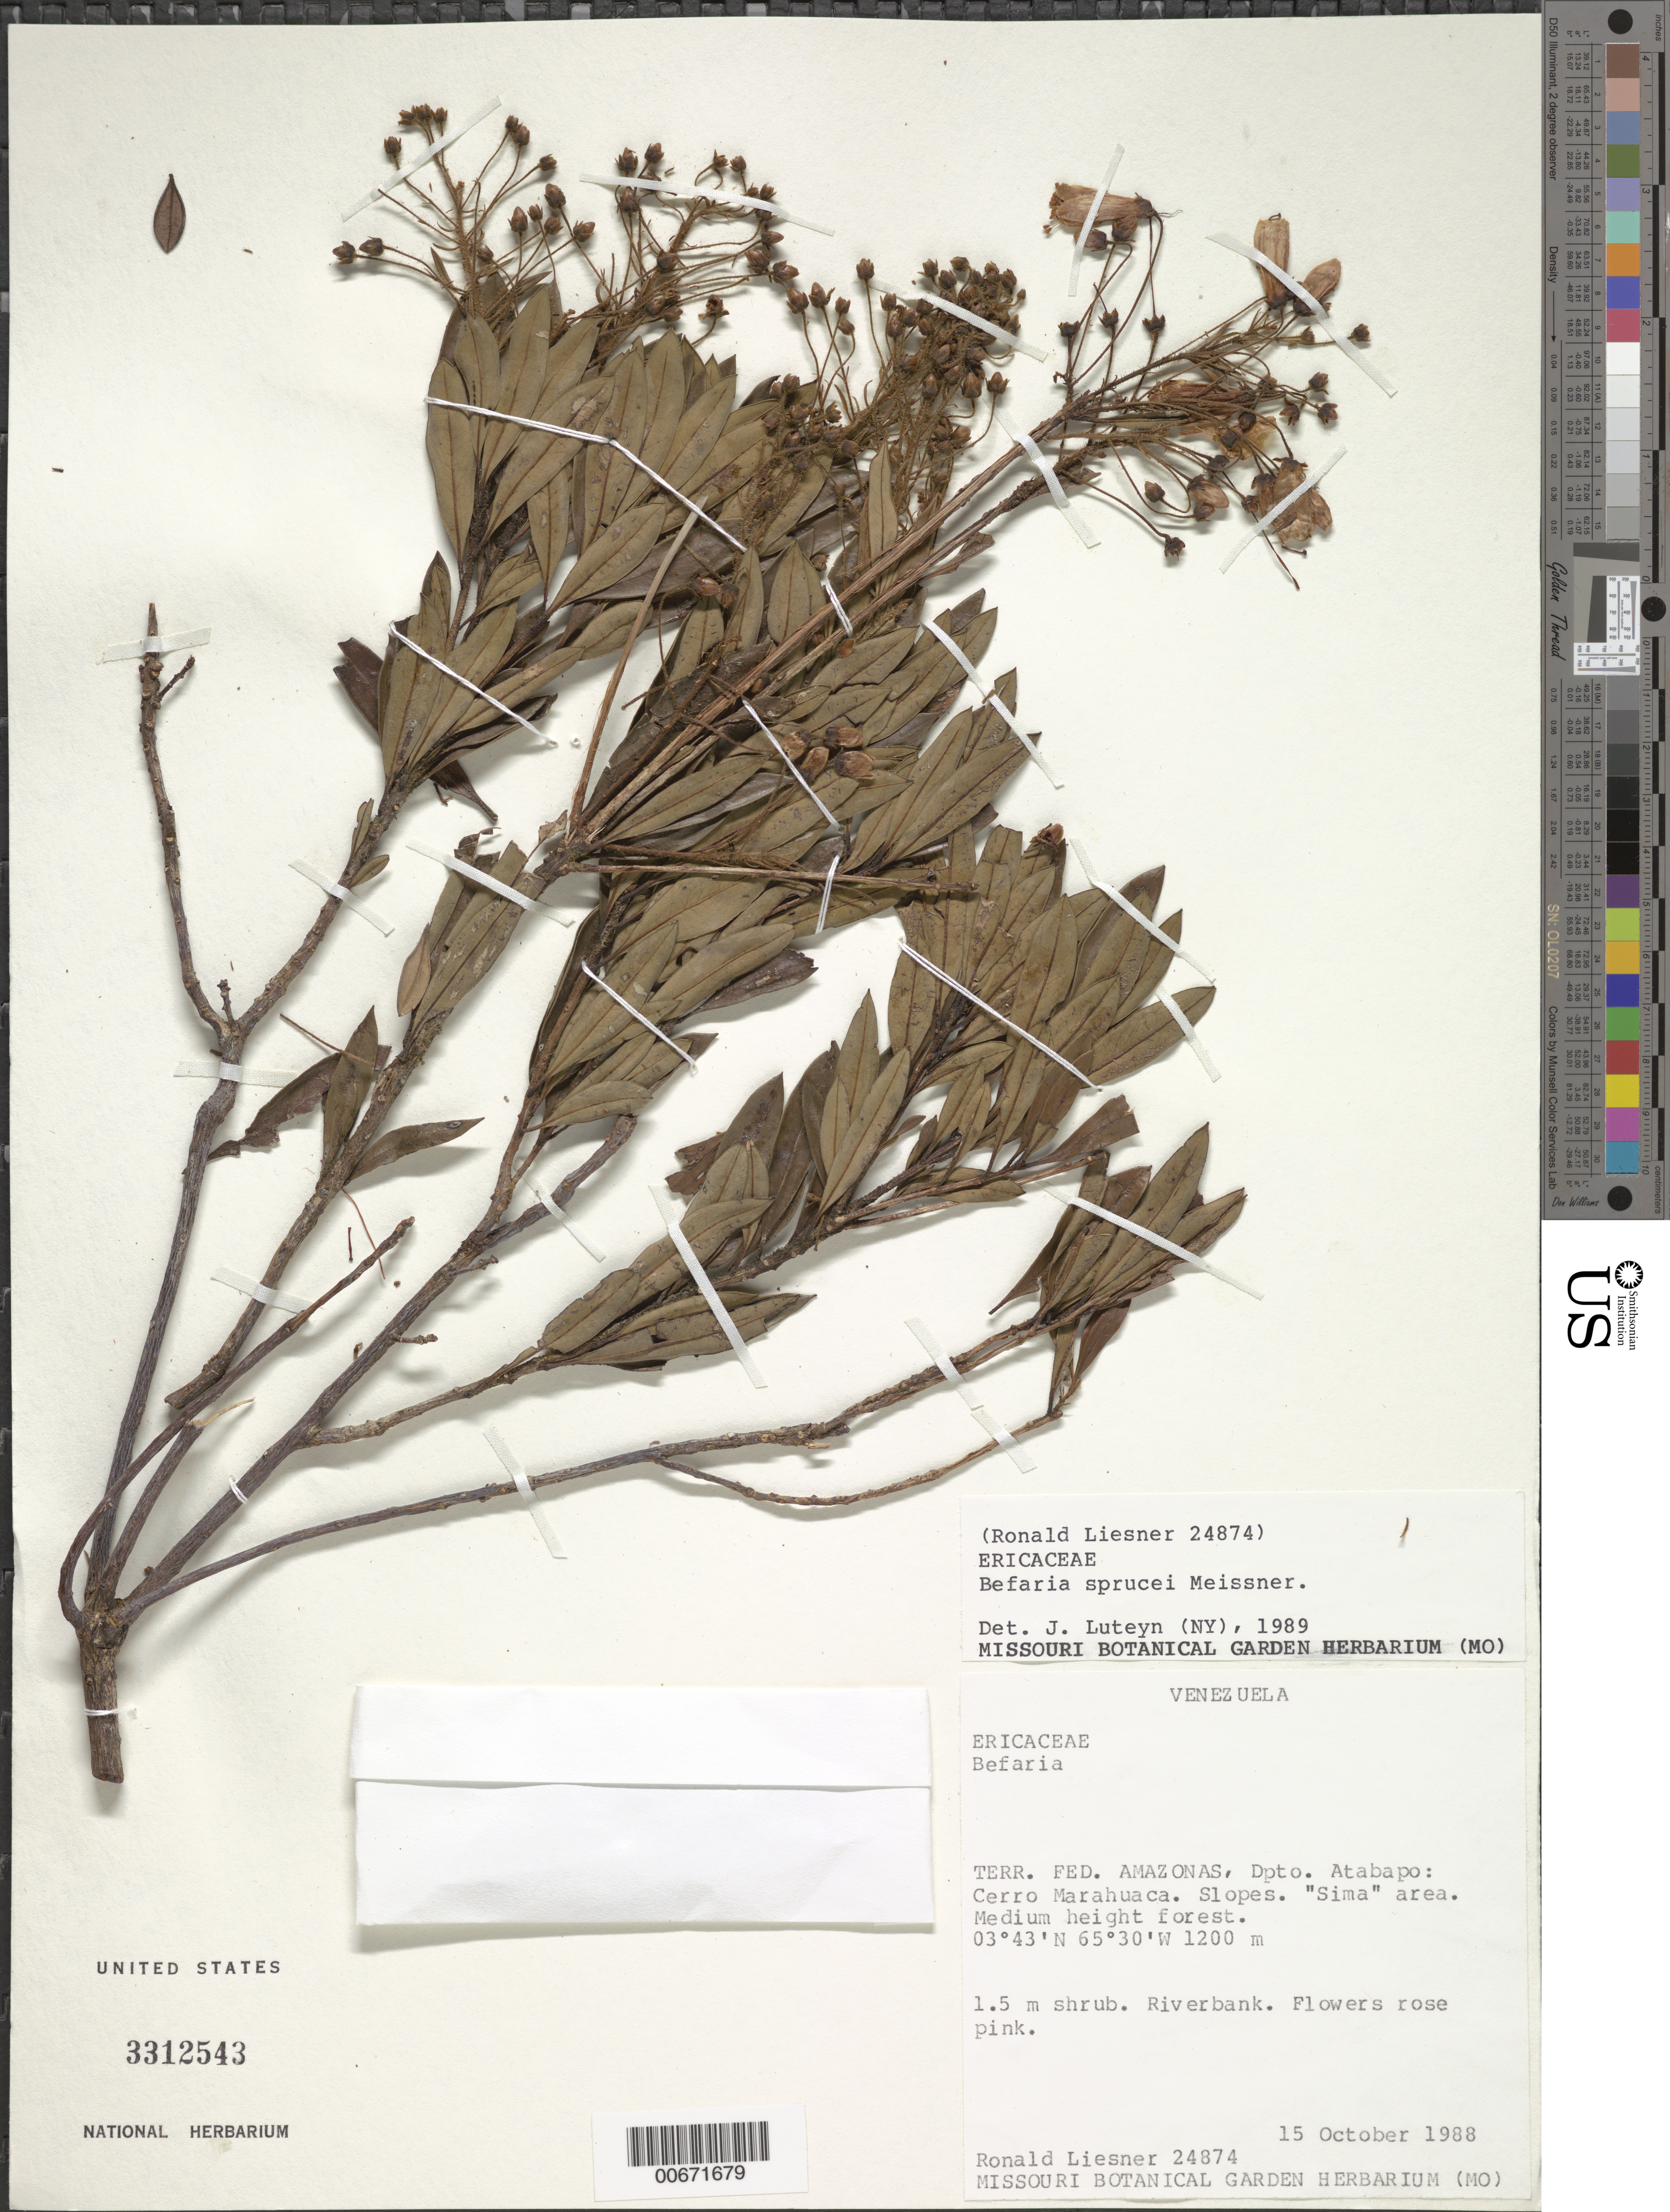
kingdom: Plantae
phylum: Tracheophyta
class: Magnoliopsida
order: Ericales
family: Ericaceae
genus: Bejaria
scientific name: Bejaria sprucei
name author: Meisn.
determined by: Luteyn, J. L.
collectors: R. L. Liesner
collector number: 24874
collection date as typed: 15-Oct-88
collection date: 1988-10-15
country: Venezuela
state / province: Amazonas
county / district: Atabapo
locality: Cerro Marahuaca, "Sima" area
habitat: Riverbank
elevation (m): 1200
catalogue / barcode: US 3312543